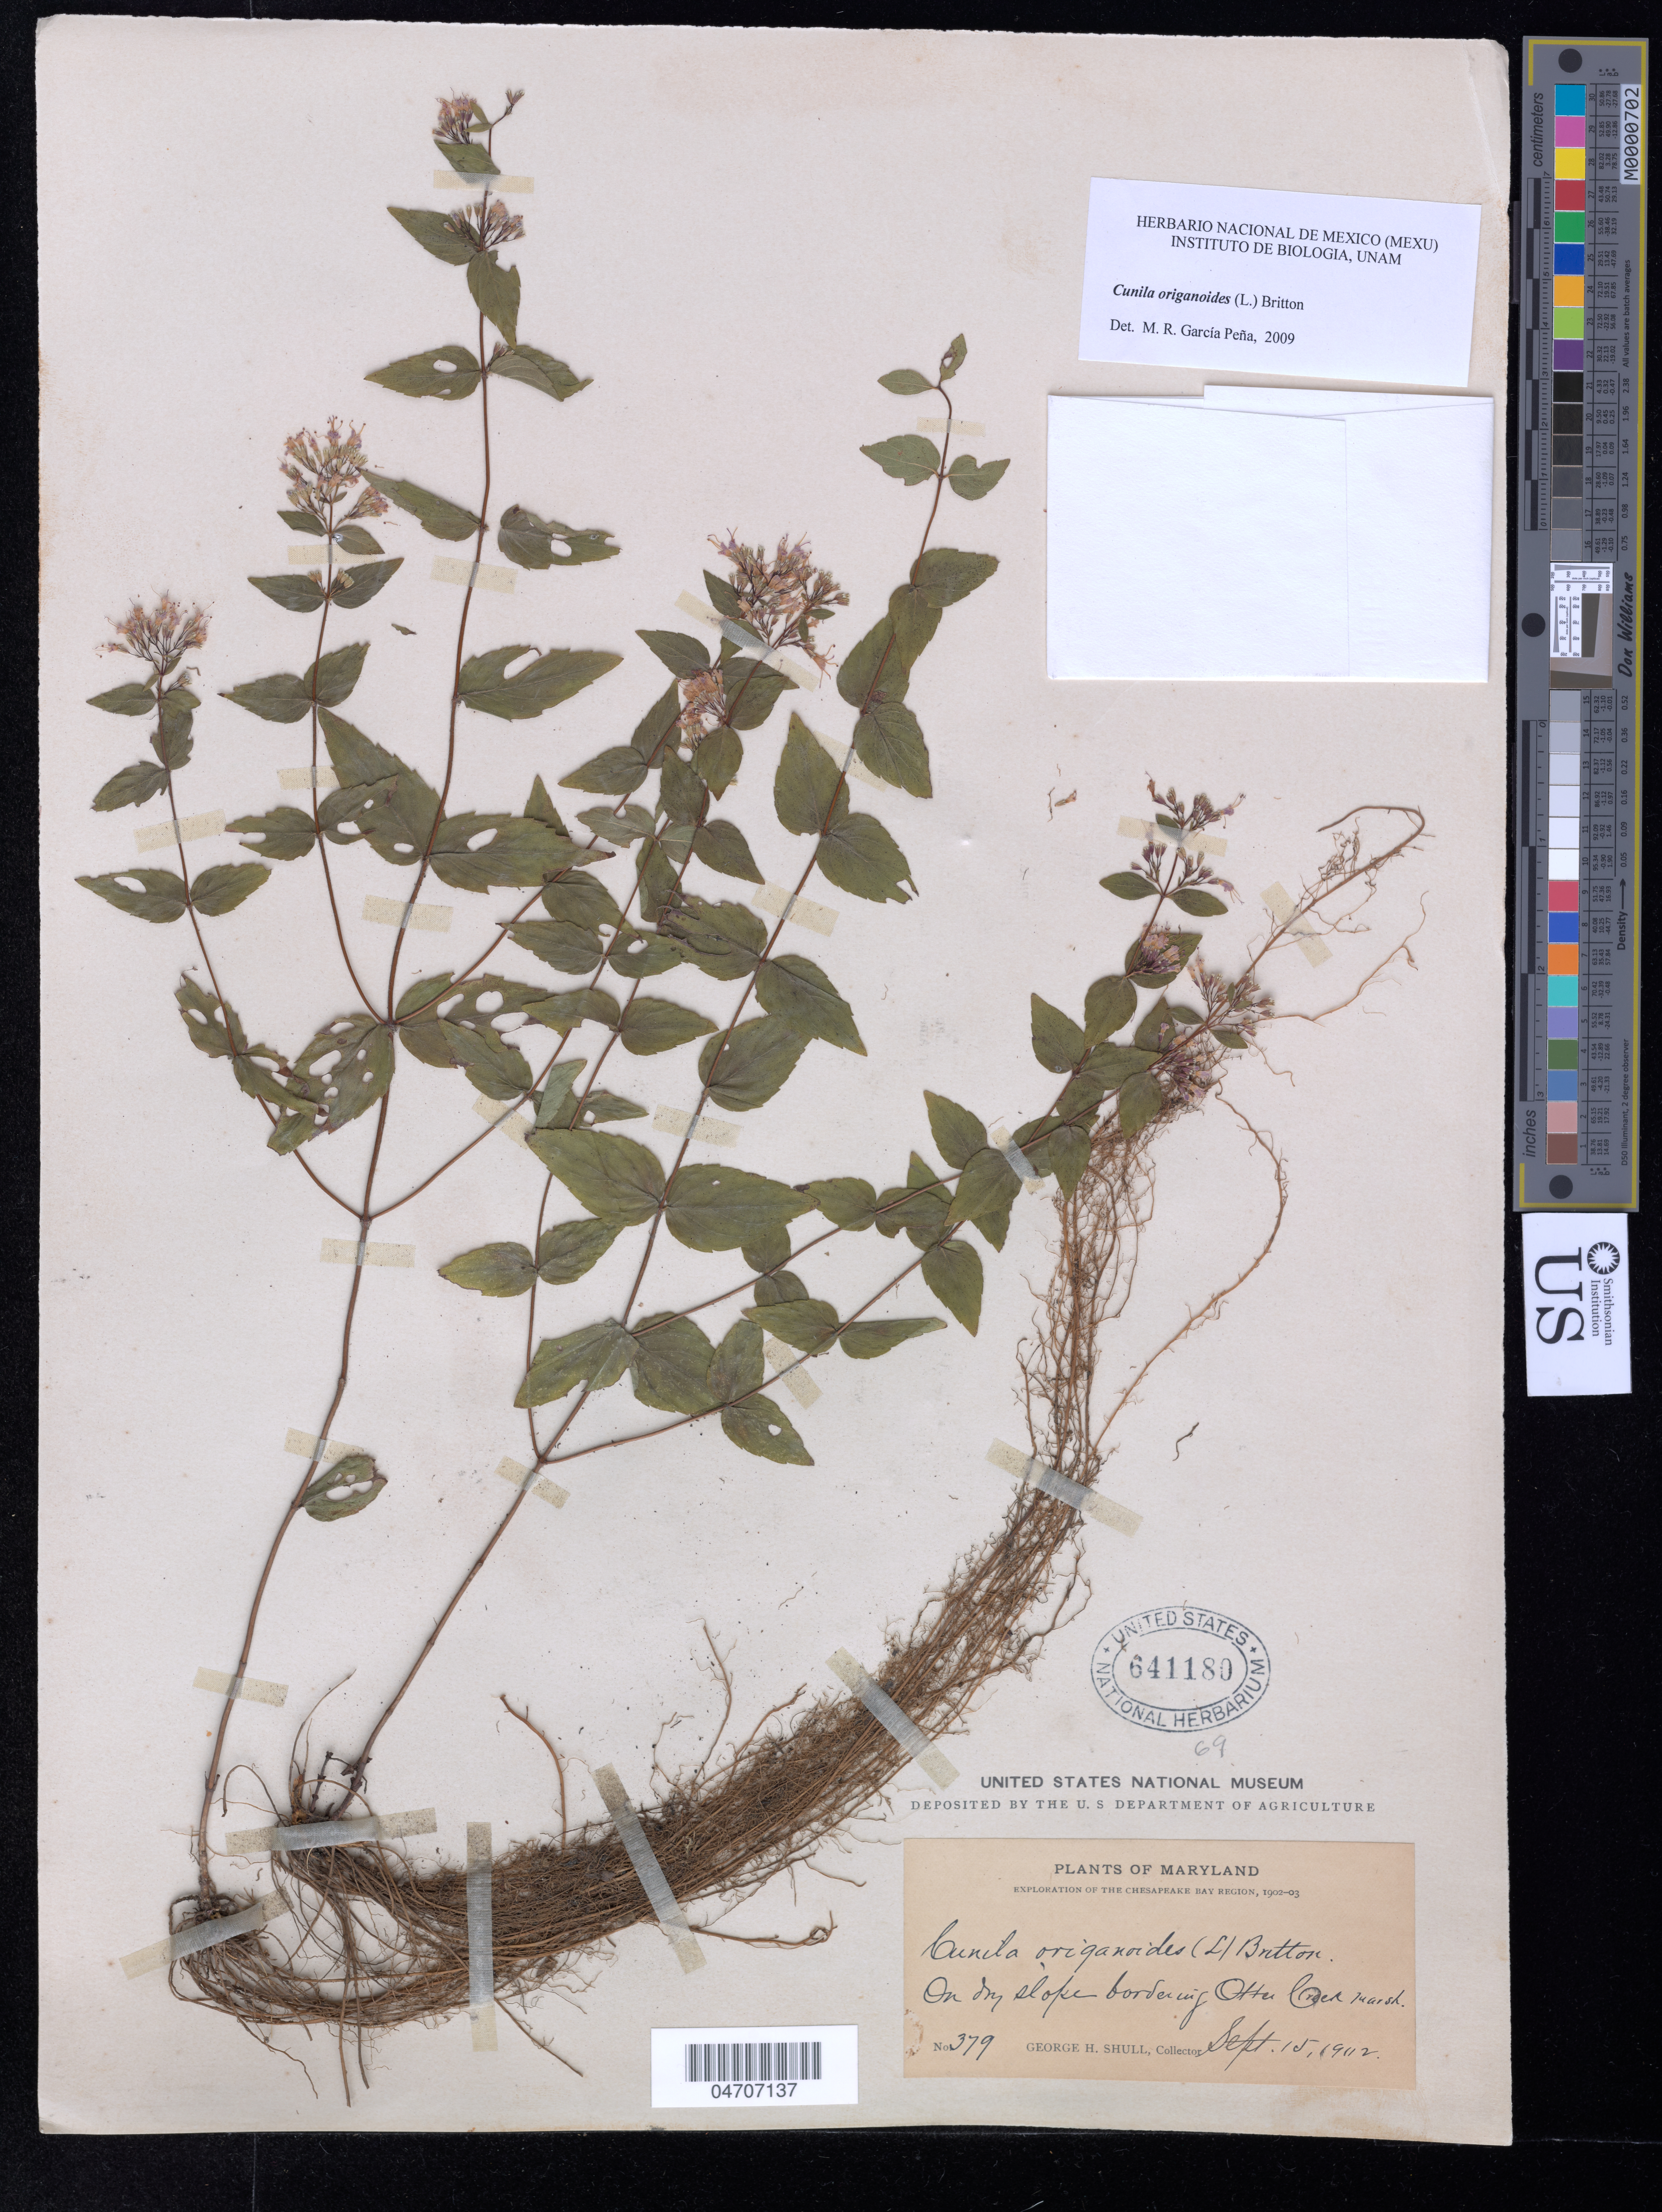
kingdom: Plantae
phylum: Tracheophyta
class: Magnoliopsida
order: Lamiales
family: Lamiaceae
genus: Cunila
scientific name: Cunila origanoides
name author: (L.) Britton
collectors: G. H. Shull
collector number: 379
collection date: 1902-09-15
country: United States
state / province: Maryland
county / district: Somerset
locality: Exploration of the Chesapeake Bay Region, 1902-03. On dry slope bordering Otter Creek marsh.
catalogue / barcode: US 641180